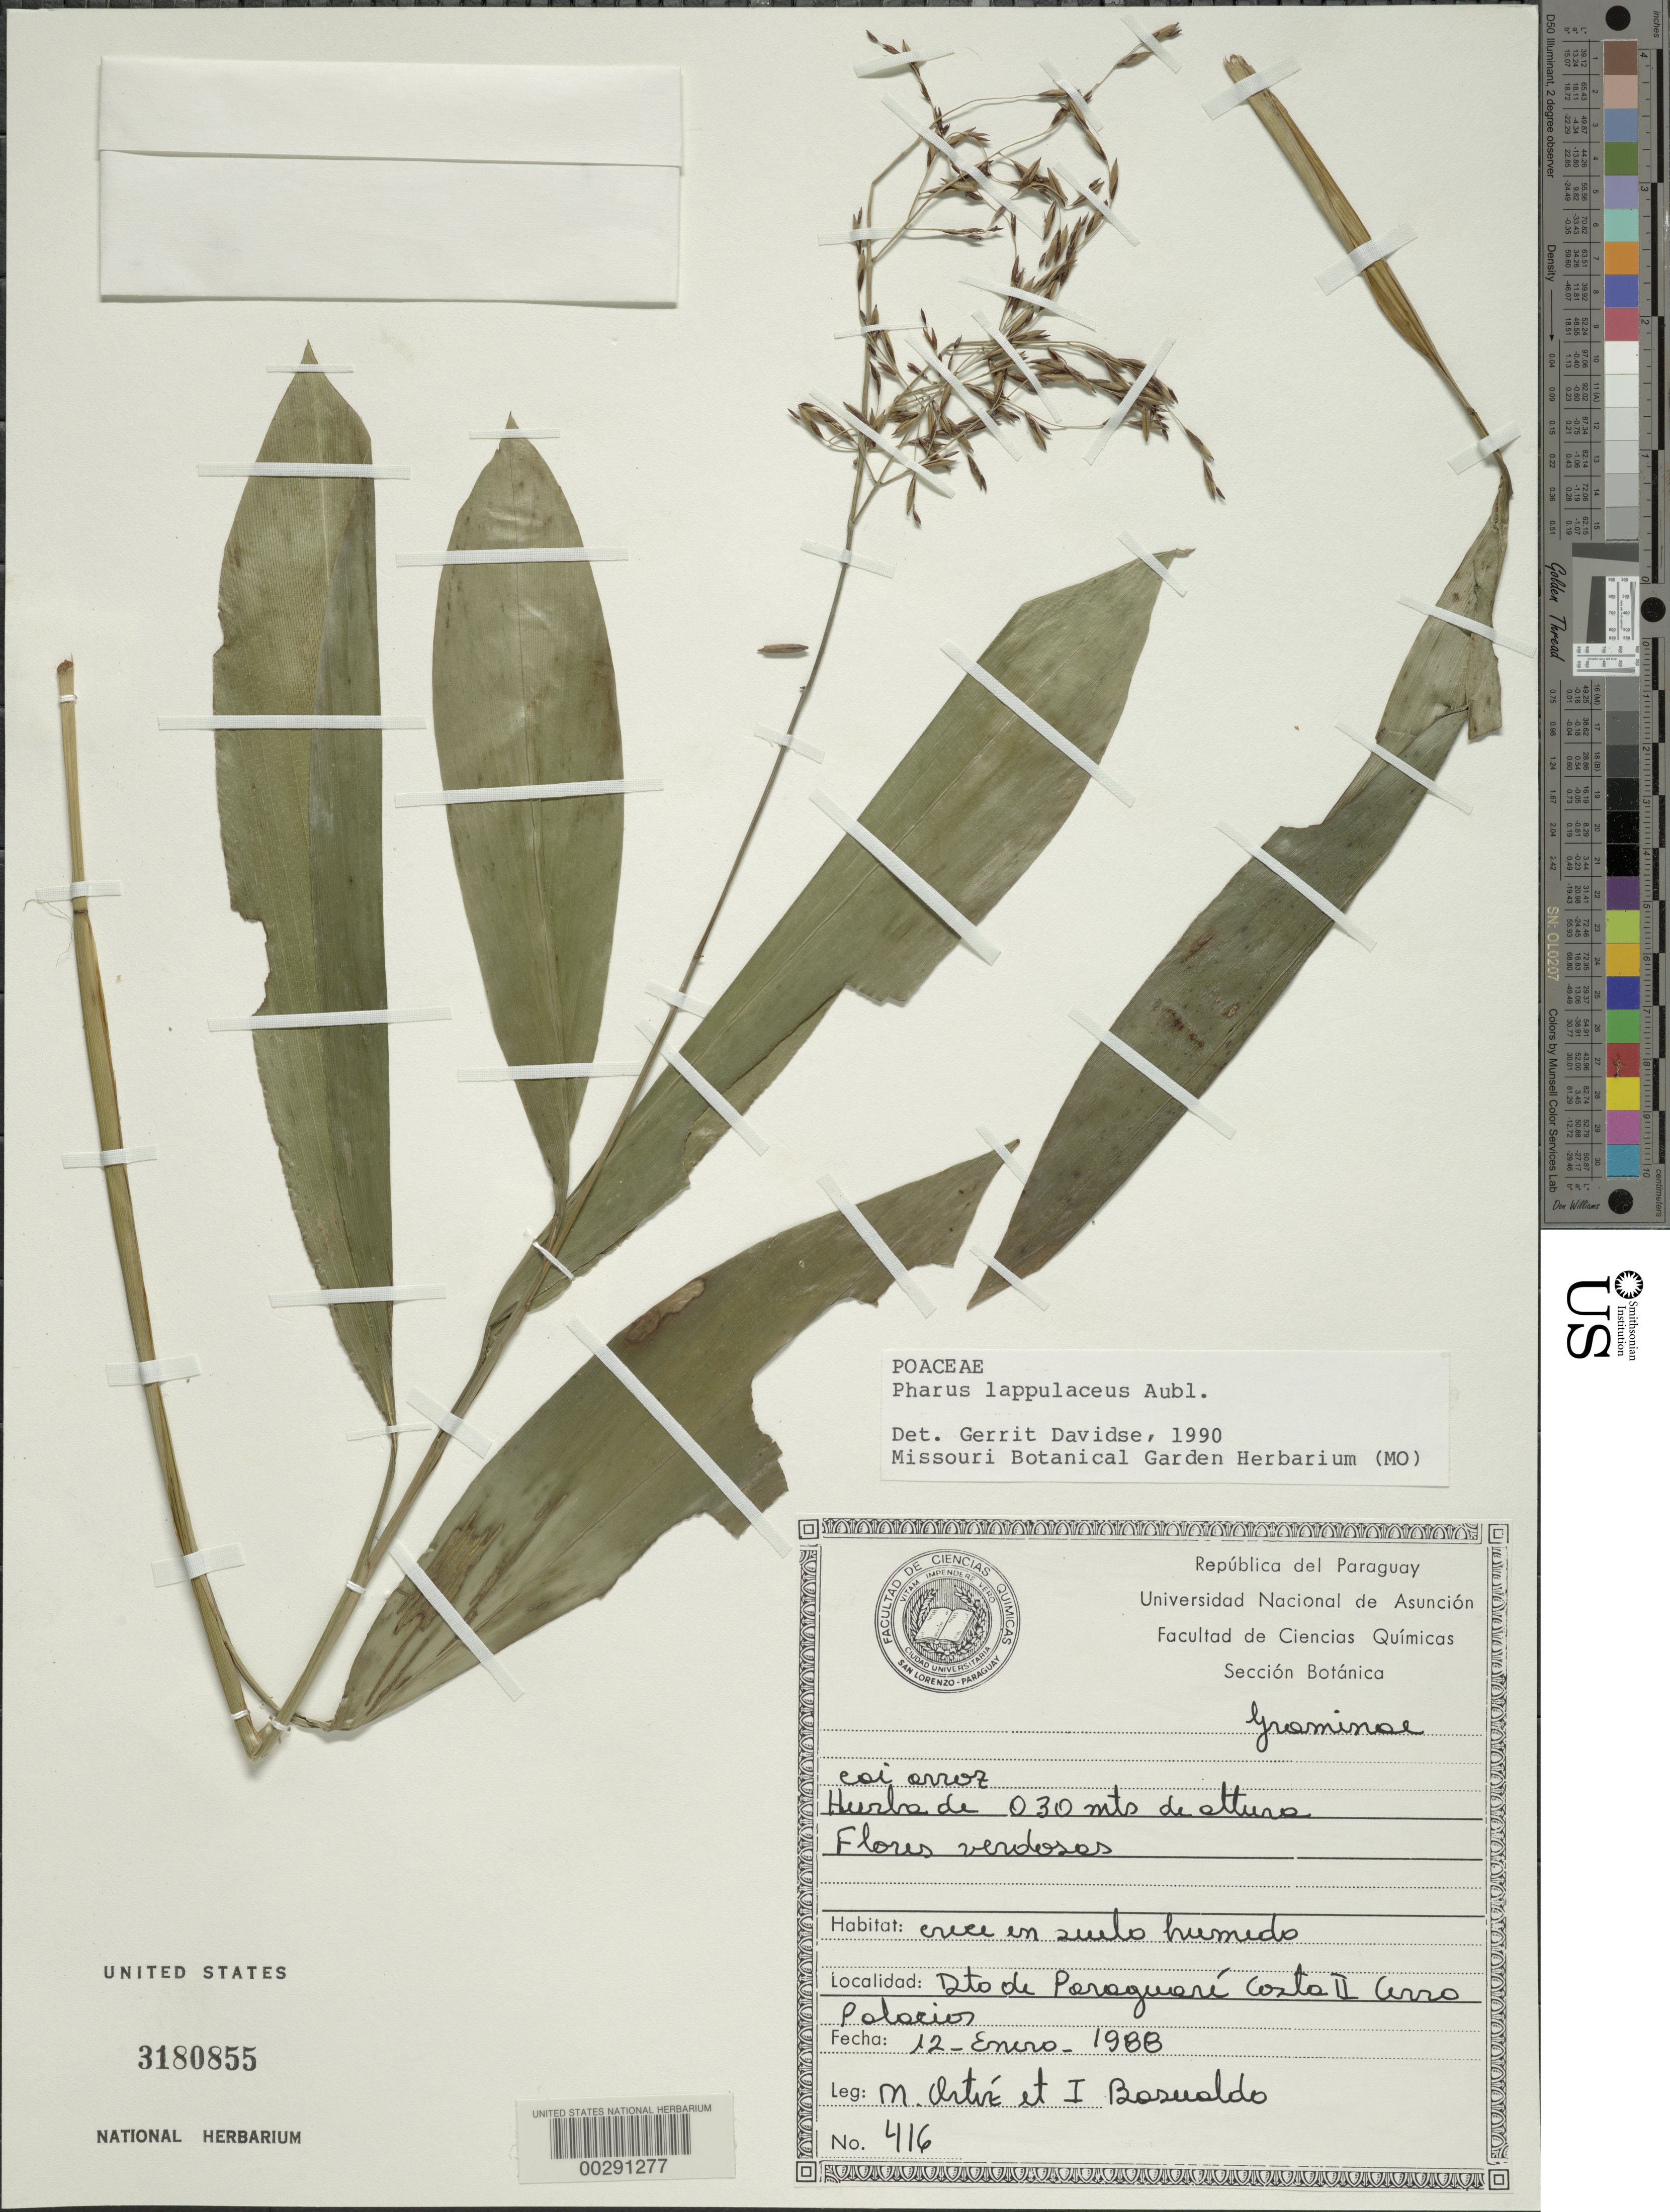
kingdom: Plantae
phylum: Tracheophyta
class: Liliopsida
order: Poales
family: Poaceae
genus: Pharus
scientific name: Pharus lappulaceus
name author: Aubl.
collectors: M. Ortíz & I. Bosuoldo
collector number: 416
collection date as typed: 12 Jan 1988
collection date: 1988-01-12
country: Paraguay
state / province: Paraguarí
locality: Costa ii cerro polocios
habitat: Growing in humid ground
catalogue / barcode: US 3180855